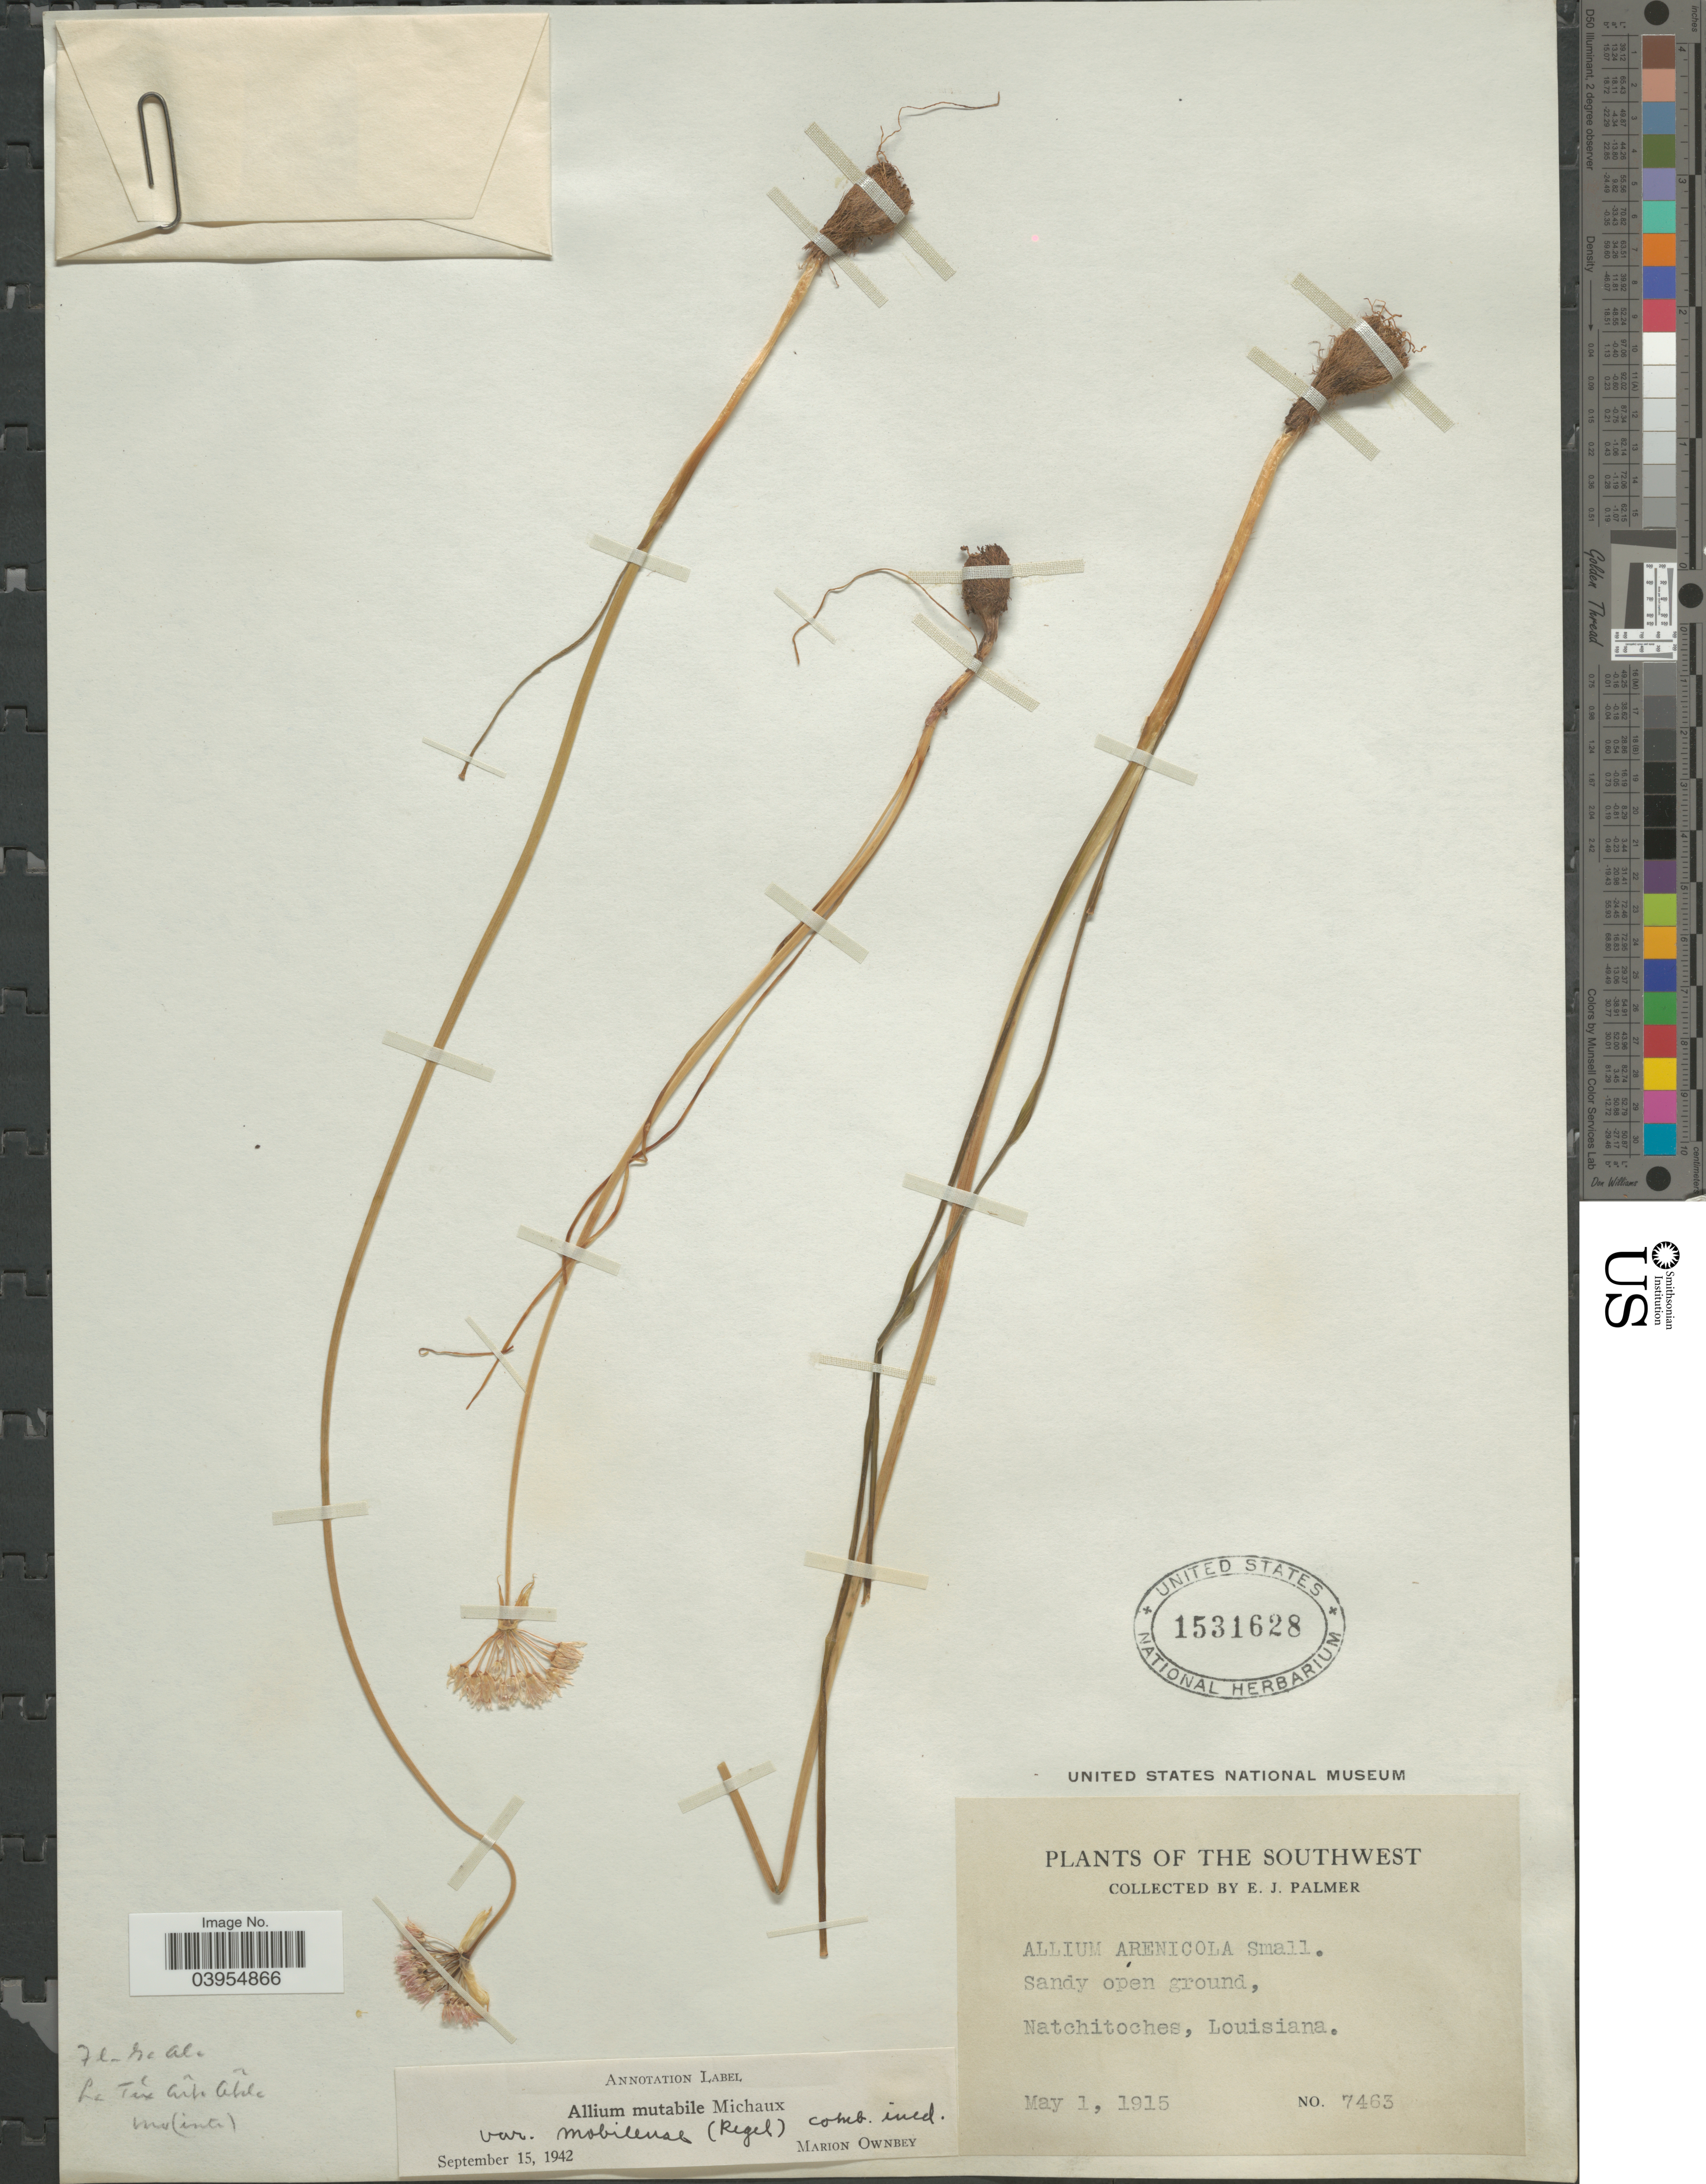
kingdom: Plantae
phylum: Tracheophyta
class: Liliopsida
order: Asparagales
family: Amaryllidaceae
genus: Allium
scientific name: Allium acetabulum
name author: (Raf.) Shinners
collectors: E. J. Palmer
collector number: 7463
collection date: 1915-05-01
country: United States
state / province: Louisiana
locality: The Southwest. Sandy open ground, Natchitoches.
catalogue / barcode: US 1531628